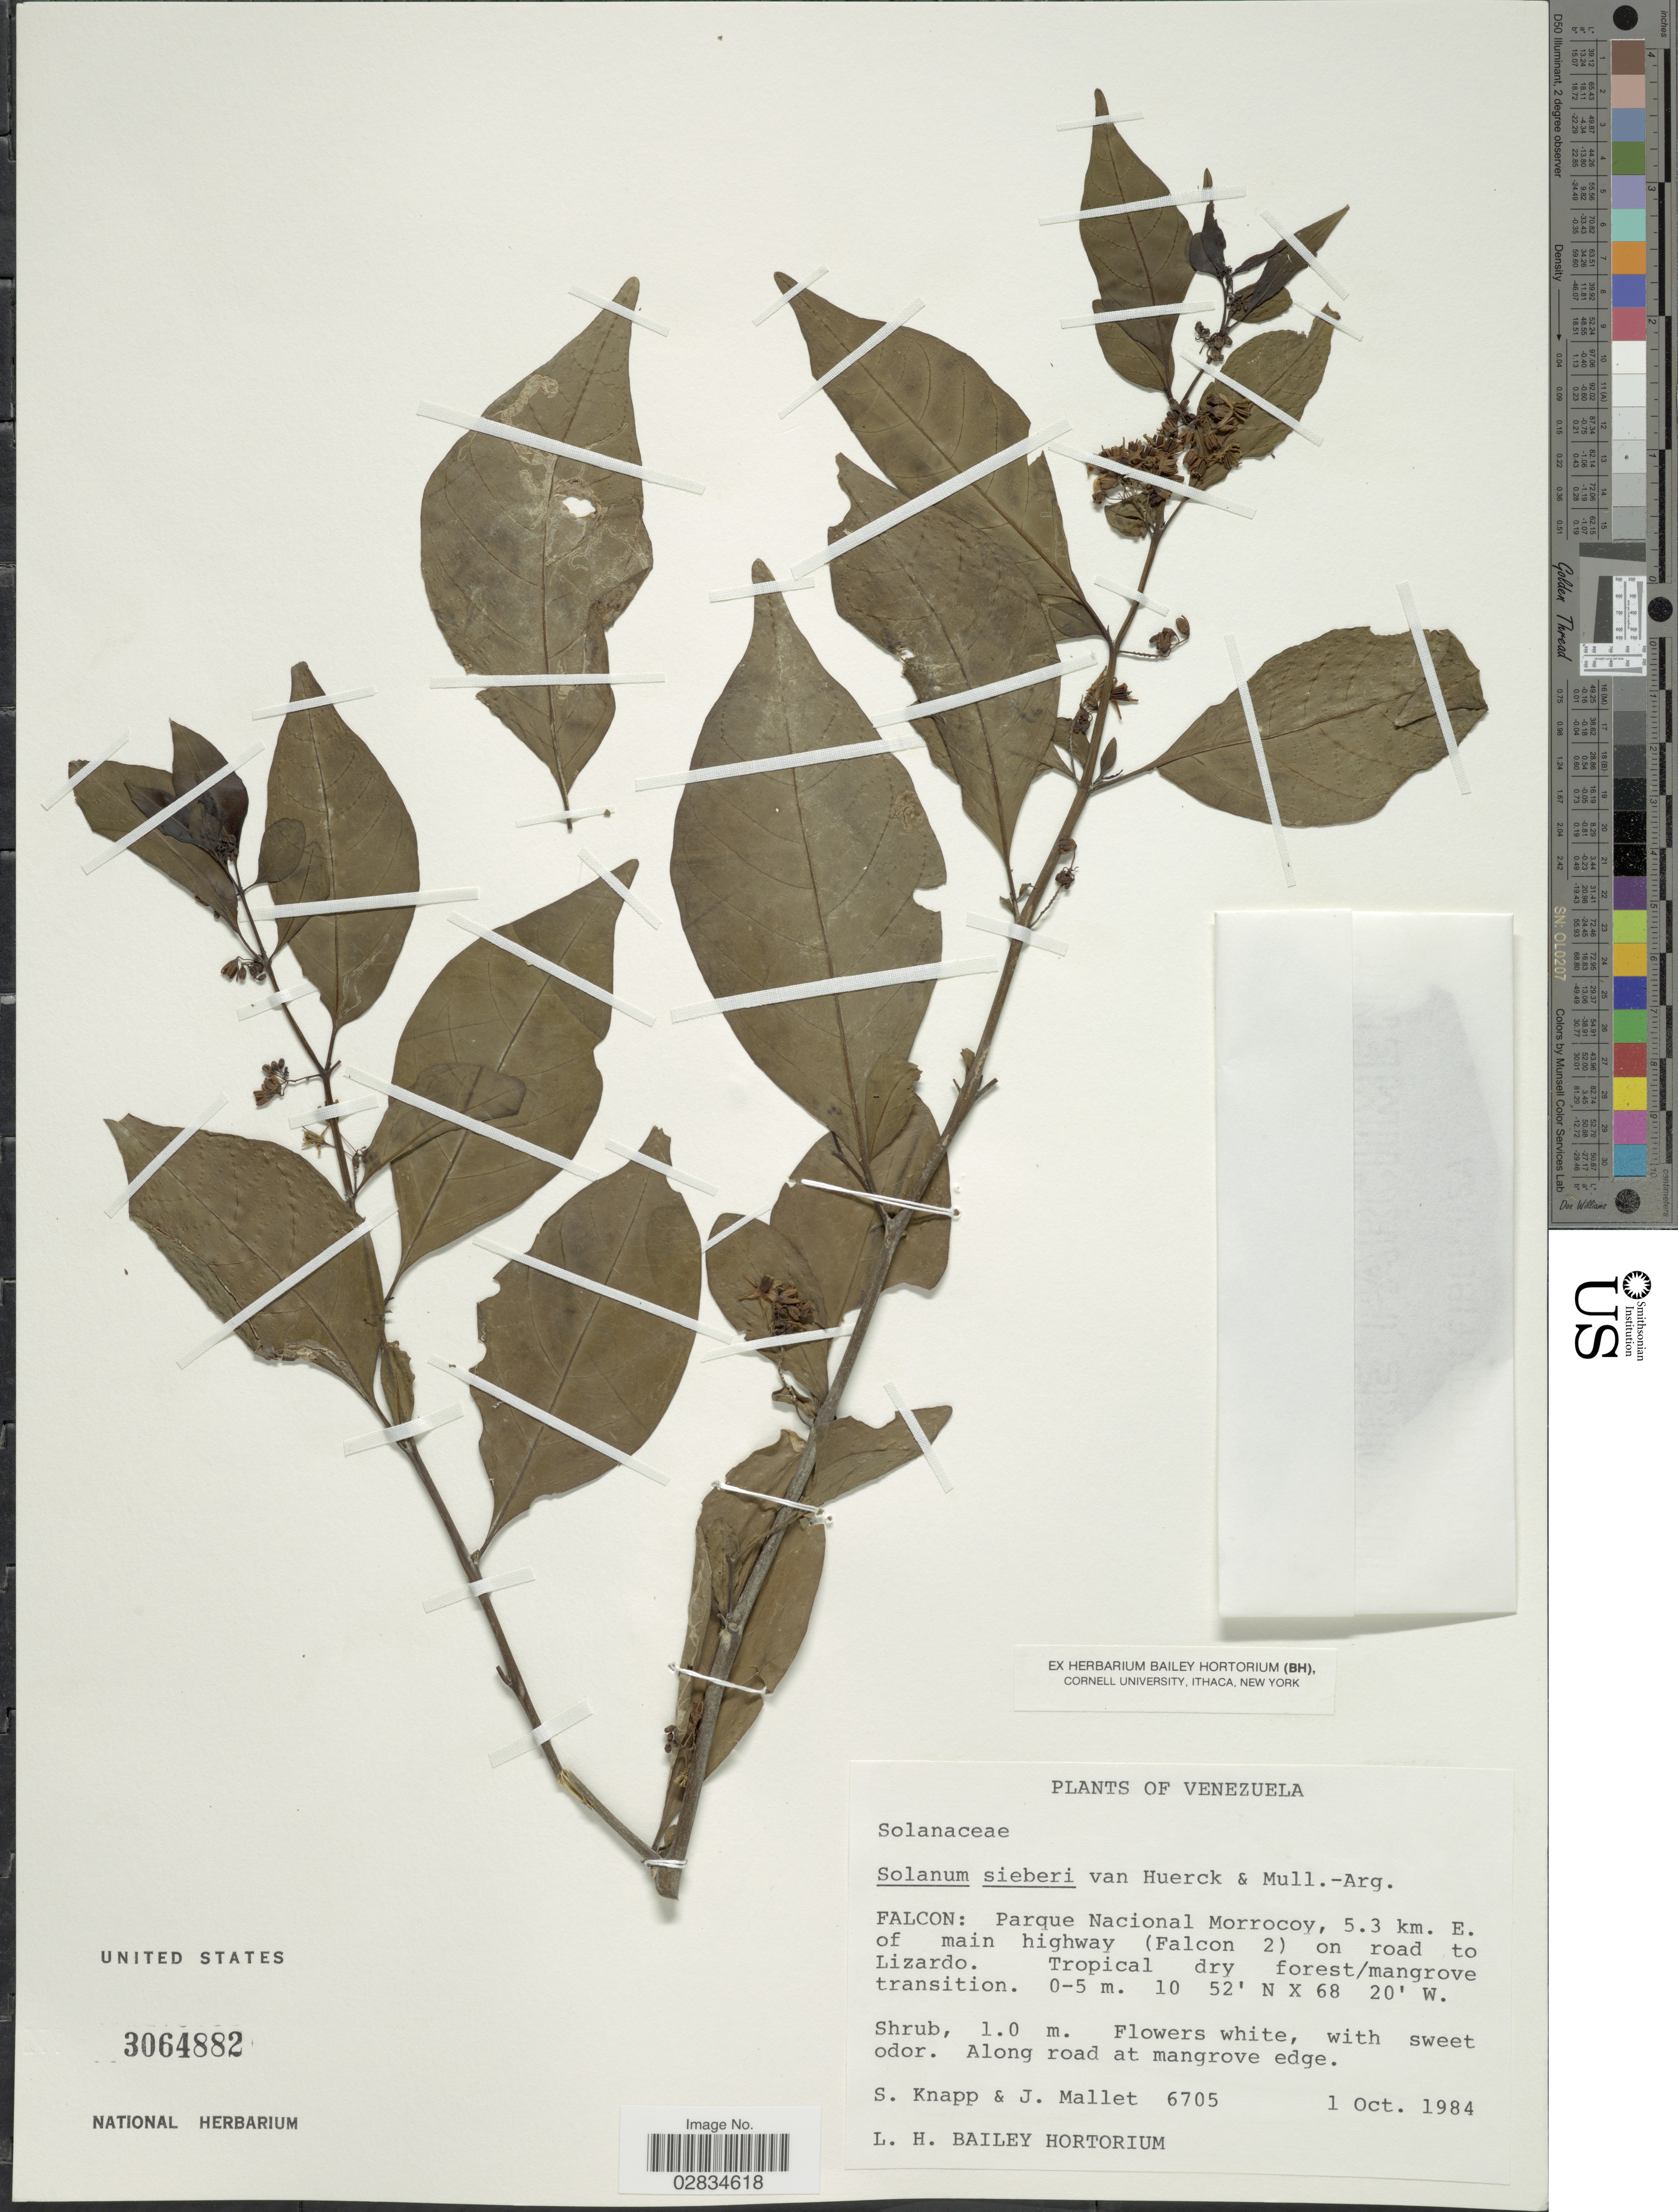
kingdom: Plantae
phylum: Tracheophyta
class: Magnoliopsida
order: Solanales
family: Solanaceae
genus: Solanum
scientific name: Solanum sieberi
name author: Van Heurck & Müll. Arg.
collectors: S. Knapp & J. Mallet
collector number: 6705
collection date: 1984-10-01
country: Venezuela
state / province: Falcón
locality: Falcon: Parque Nacional Morrocoy, 5.3 km. E. of main highway (Falcon 2) on road to Lizardo.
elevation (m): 0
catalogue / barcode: US 3064882